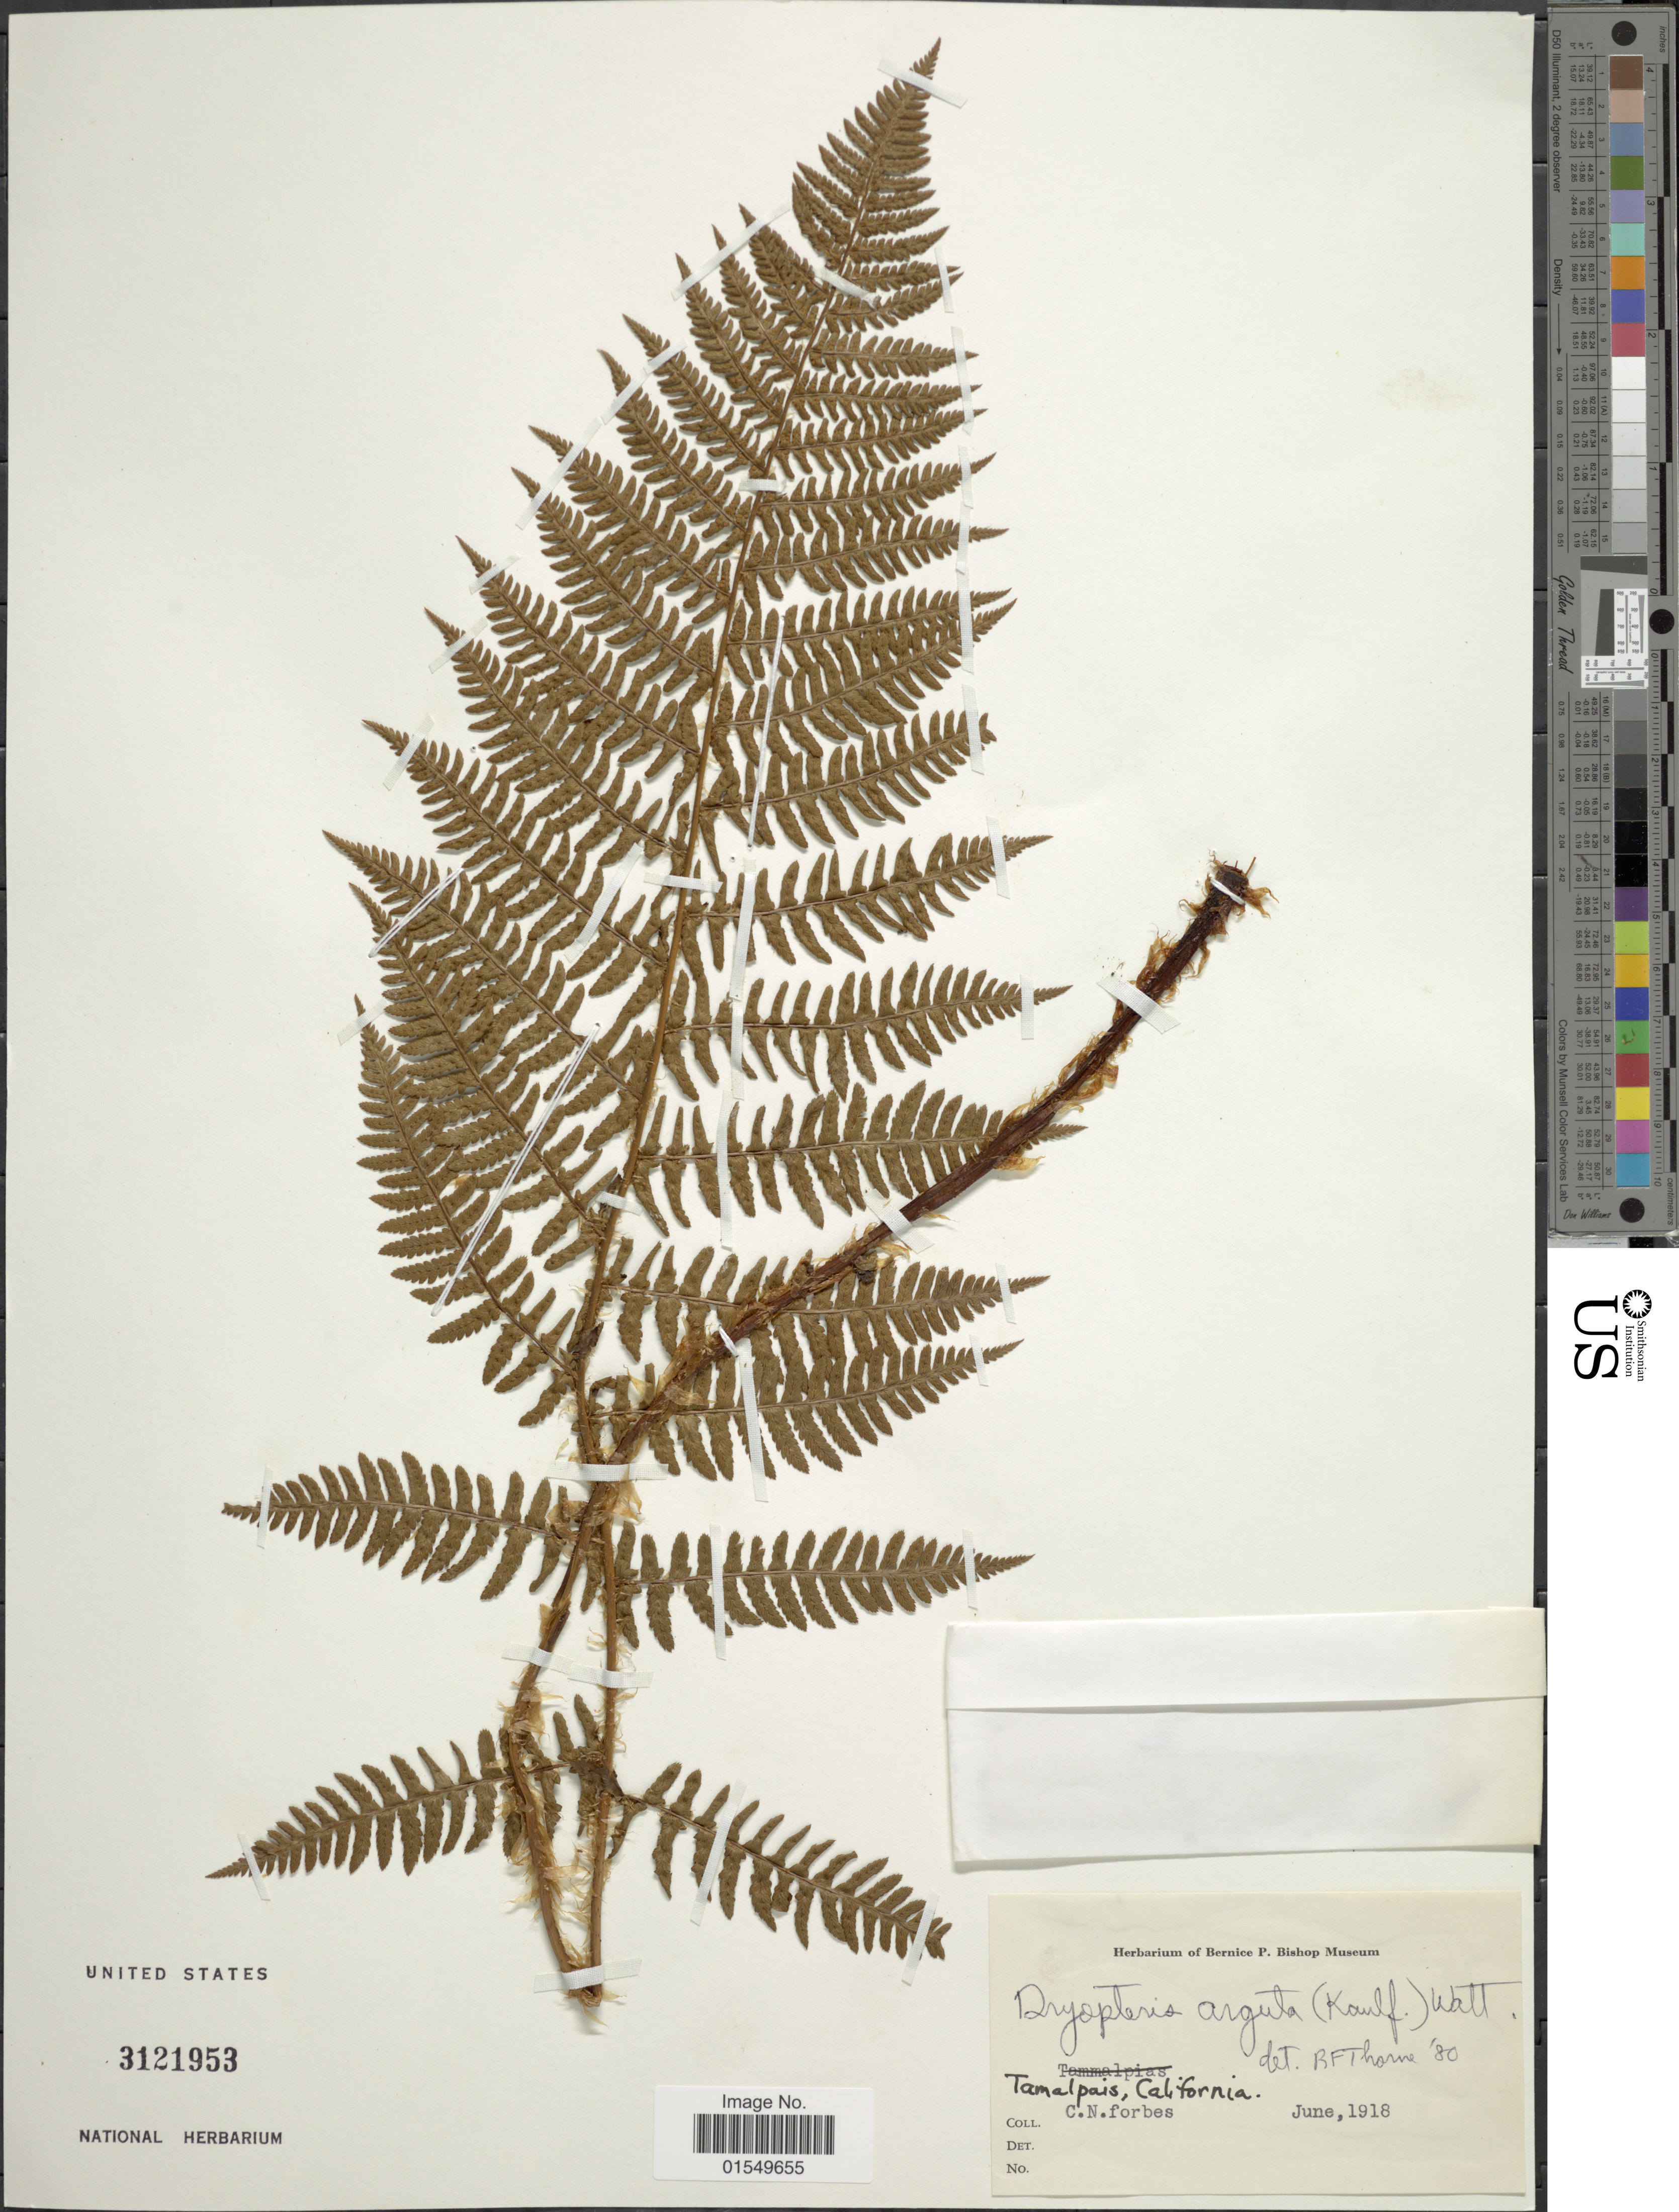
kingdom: Plantae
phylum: Tracheophyta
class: Polypodiopsida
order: Polypodiales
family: Dryopteridaceae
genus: Dryopteris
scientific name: Dryopteris arguta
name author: (Kaulf.) Maxon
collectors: C. N. Forbes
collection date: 1918-06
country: United States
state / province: California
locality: Tamalpais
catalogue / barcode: US 3121953